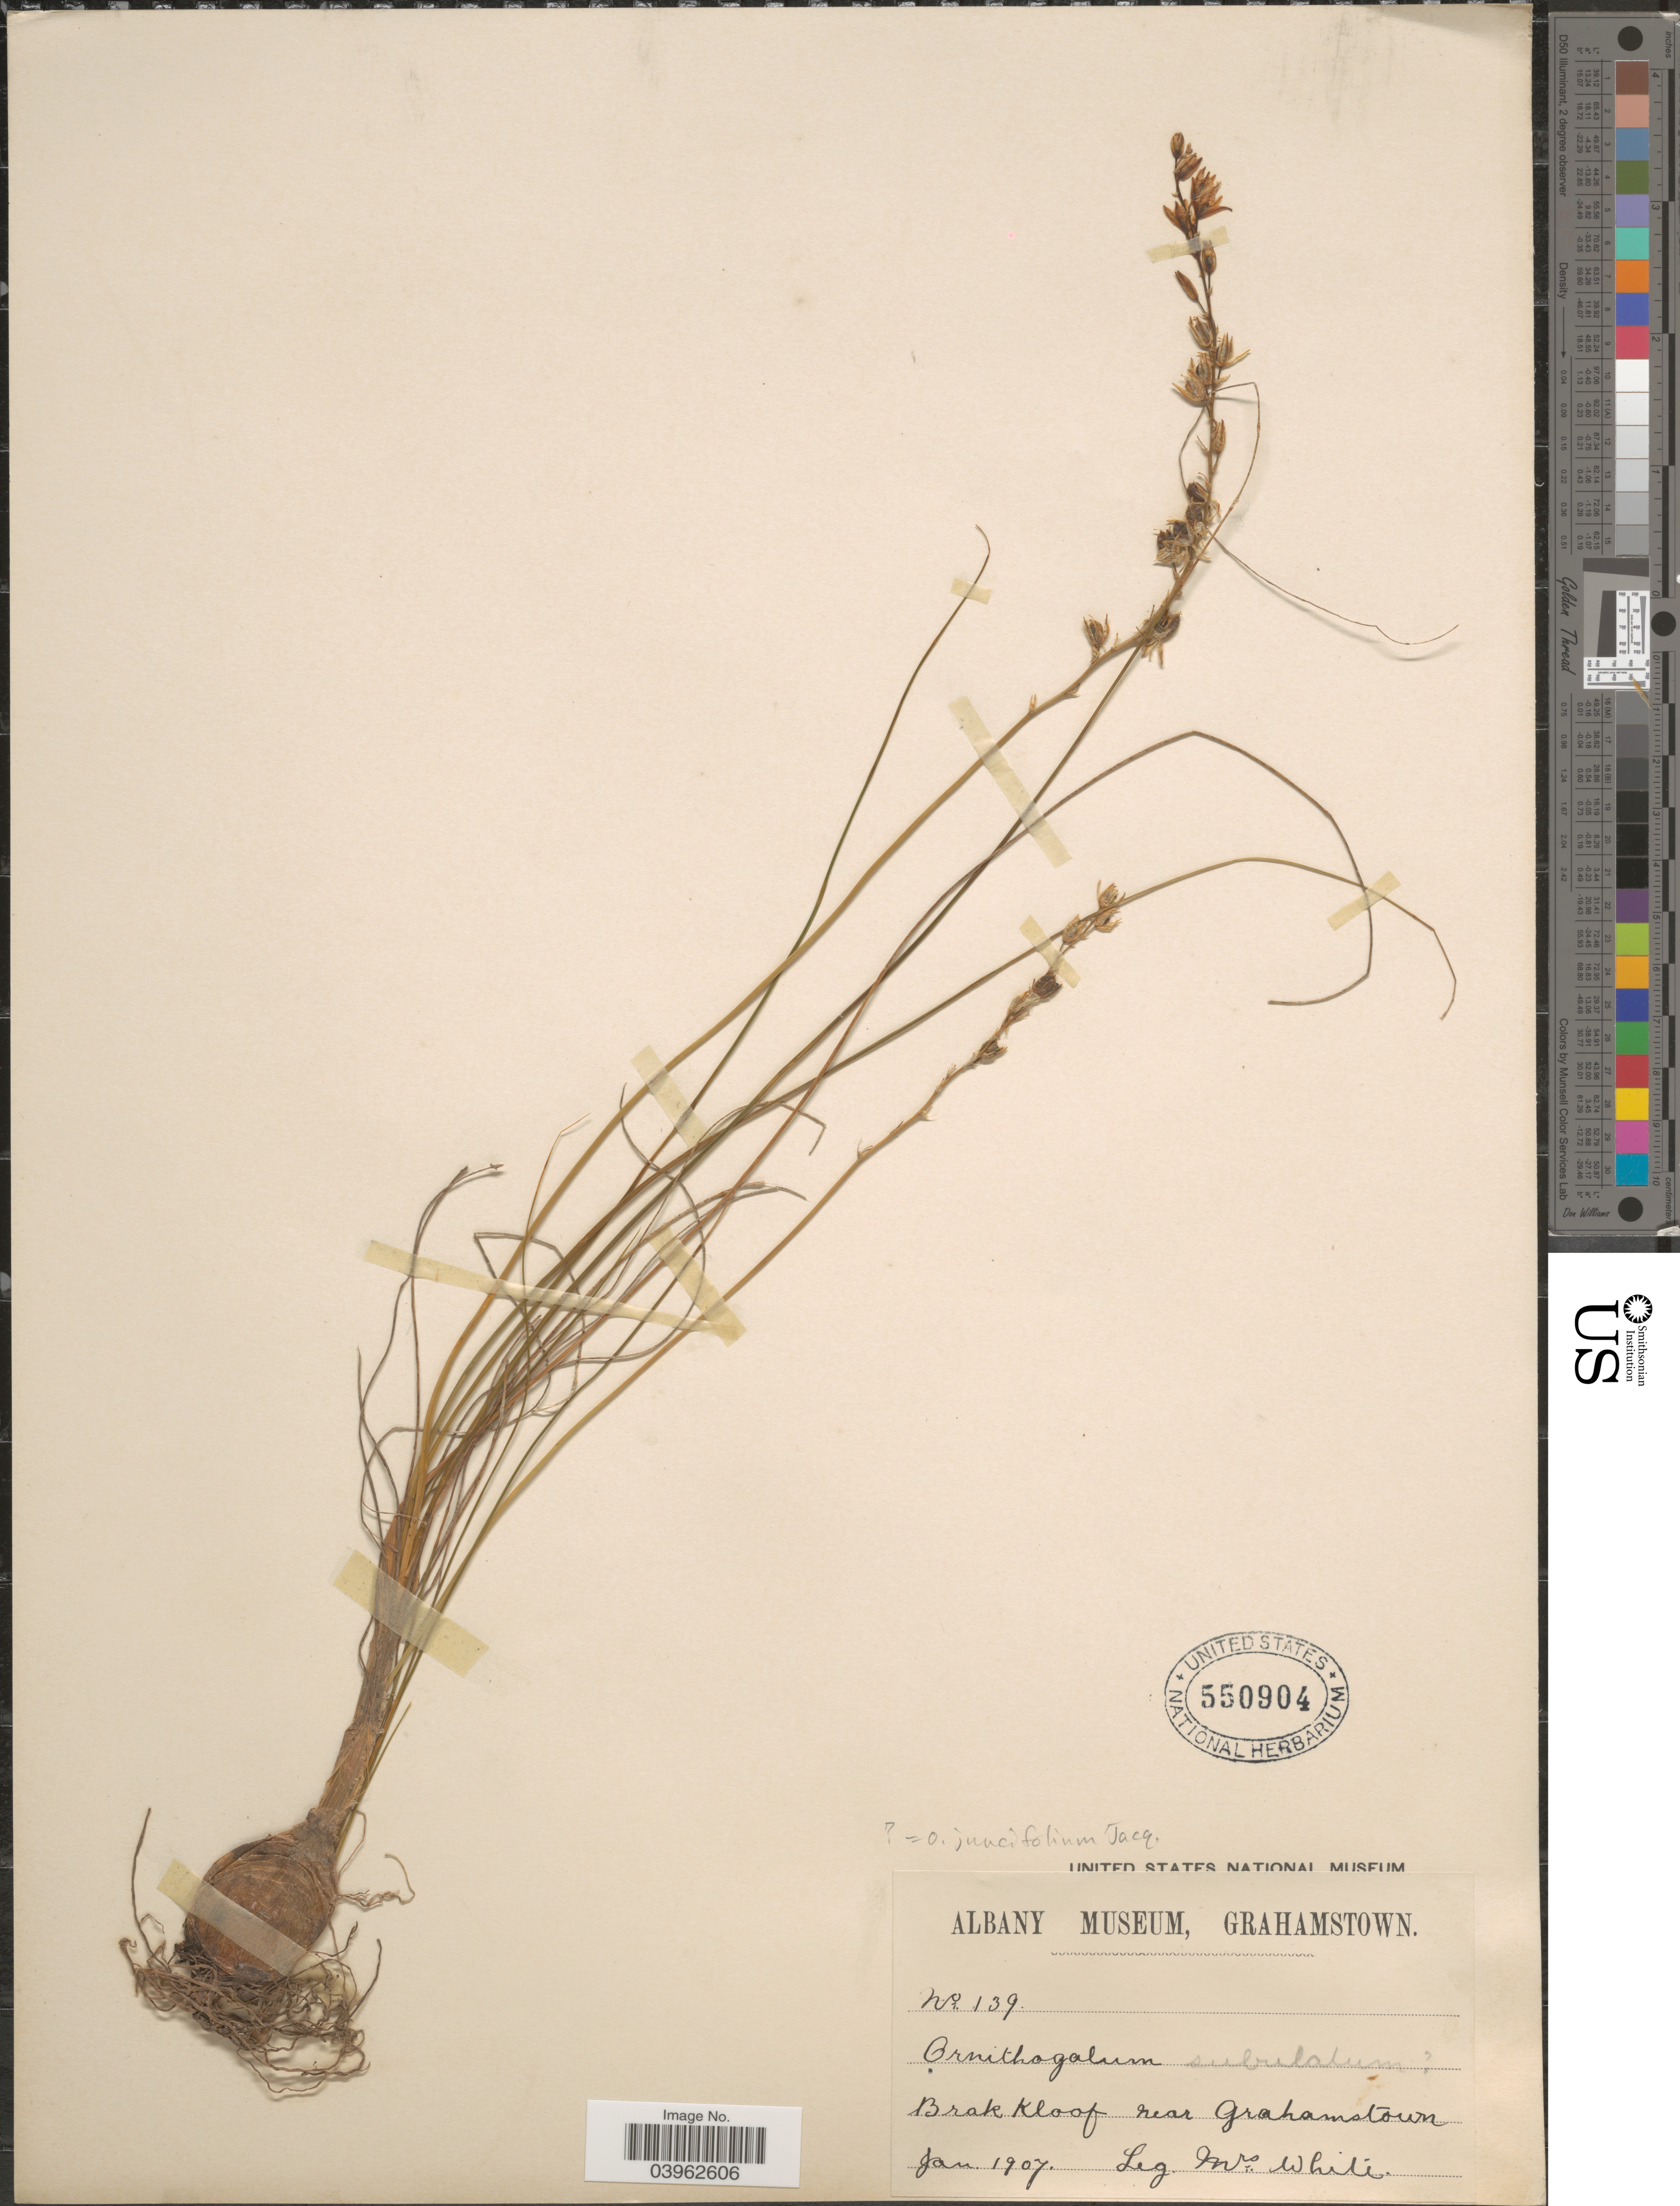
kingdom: Plantae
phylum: Tracheophyta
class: Liliopsida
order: Asparagales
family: Asparagaceae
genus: Ornithogalum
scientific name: Ornithogalum juncifolium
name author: Jacq.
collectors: White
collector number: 139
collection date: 1907-01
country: South Africa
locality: Brak Kloof near Grahamstown.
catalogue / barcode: US 550904